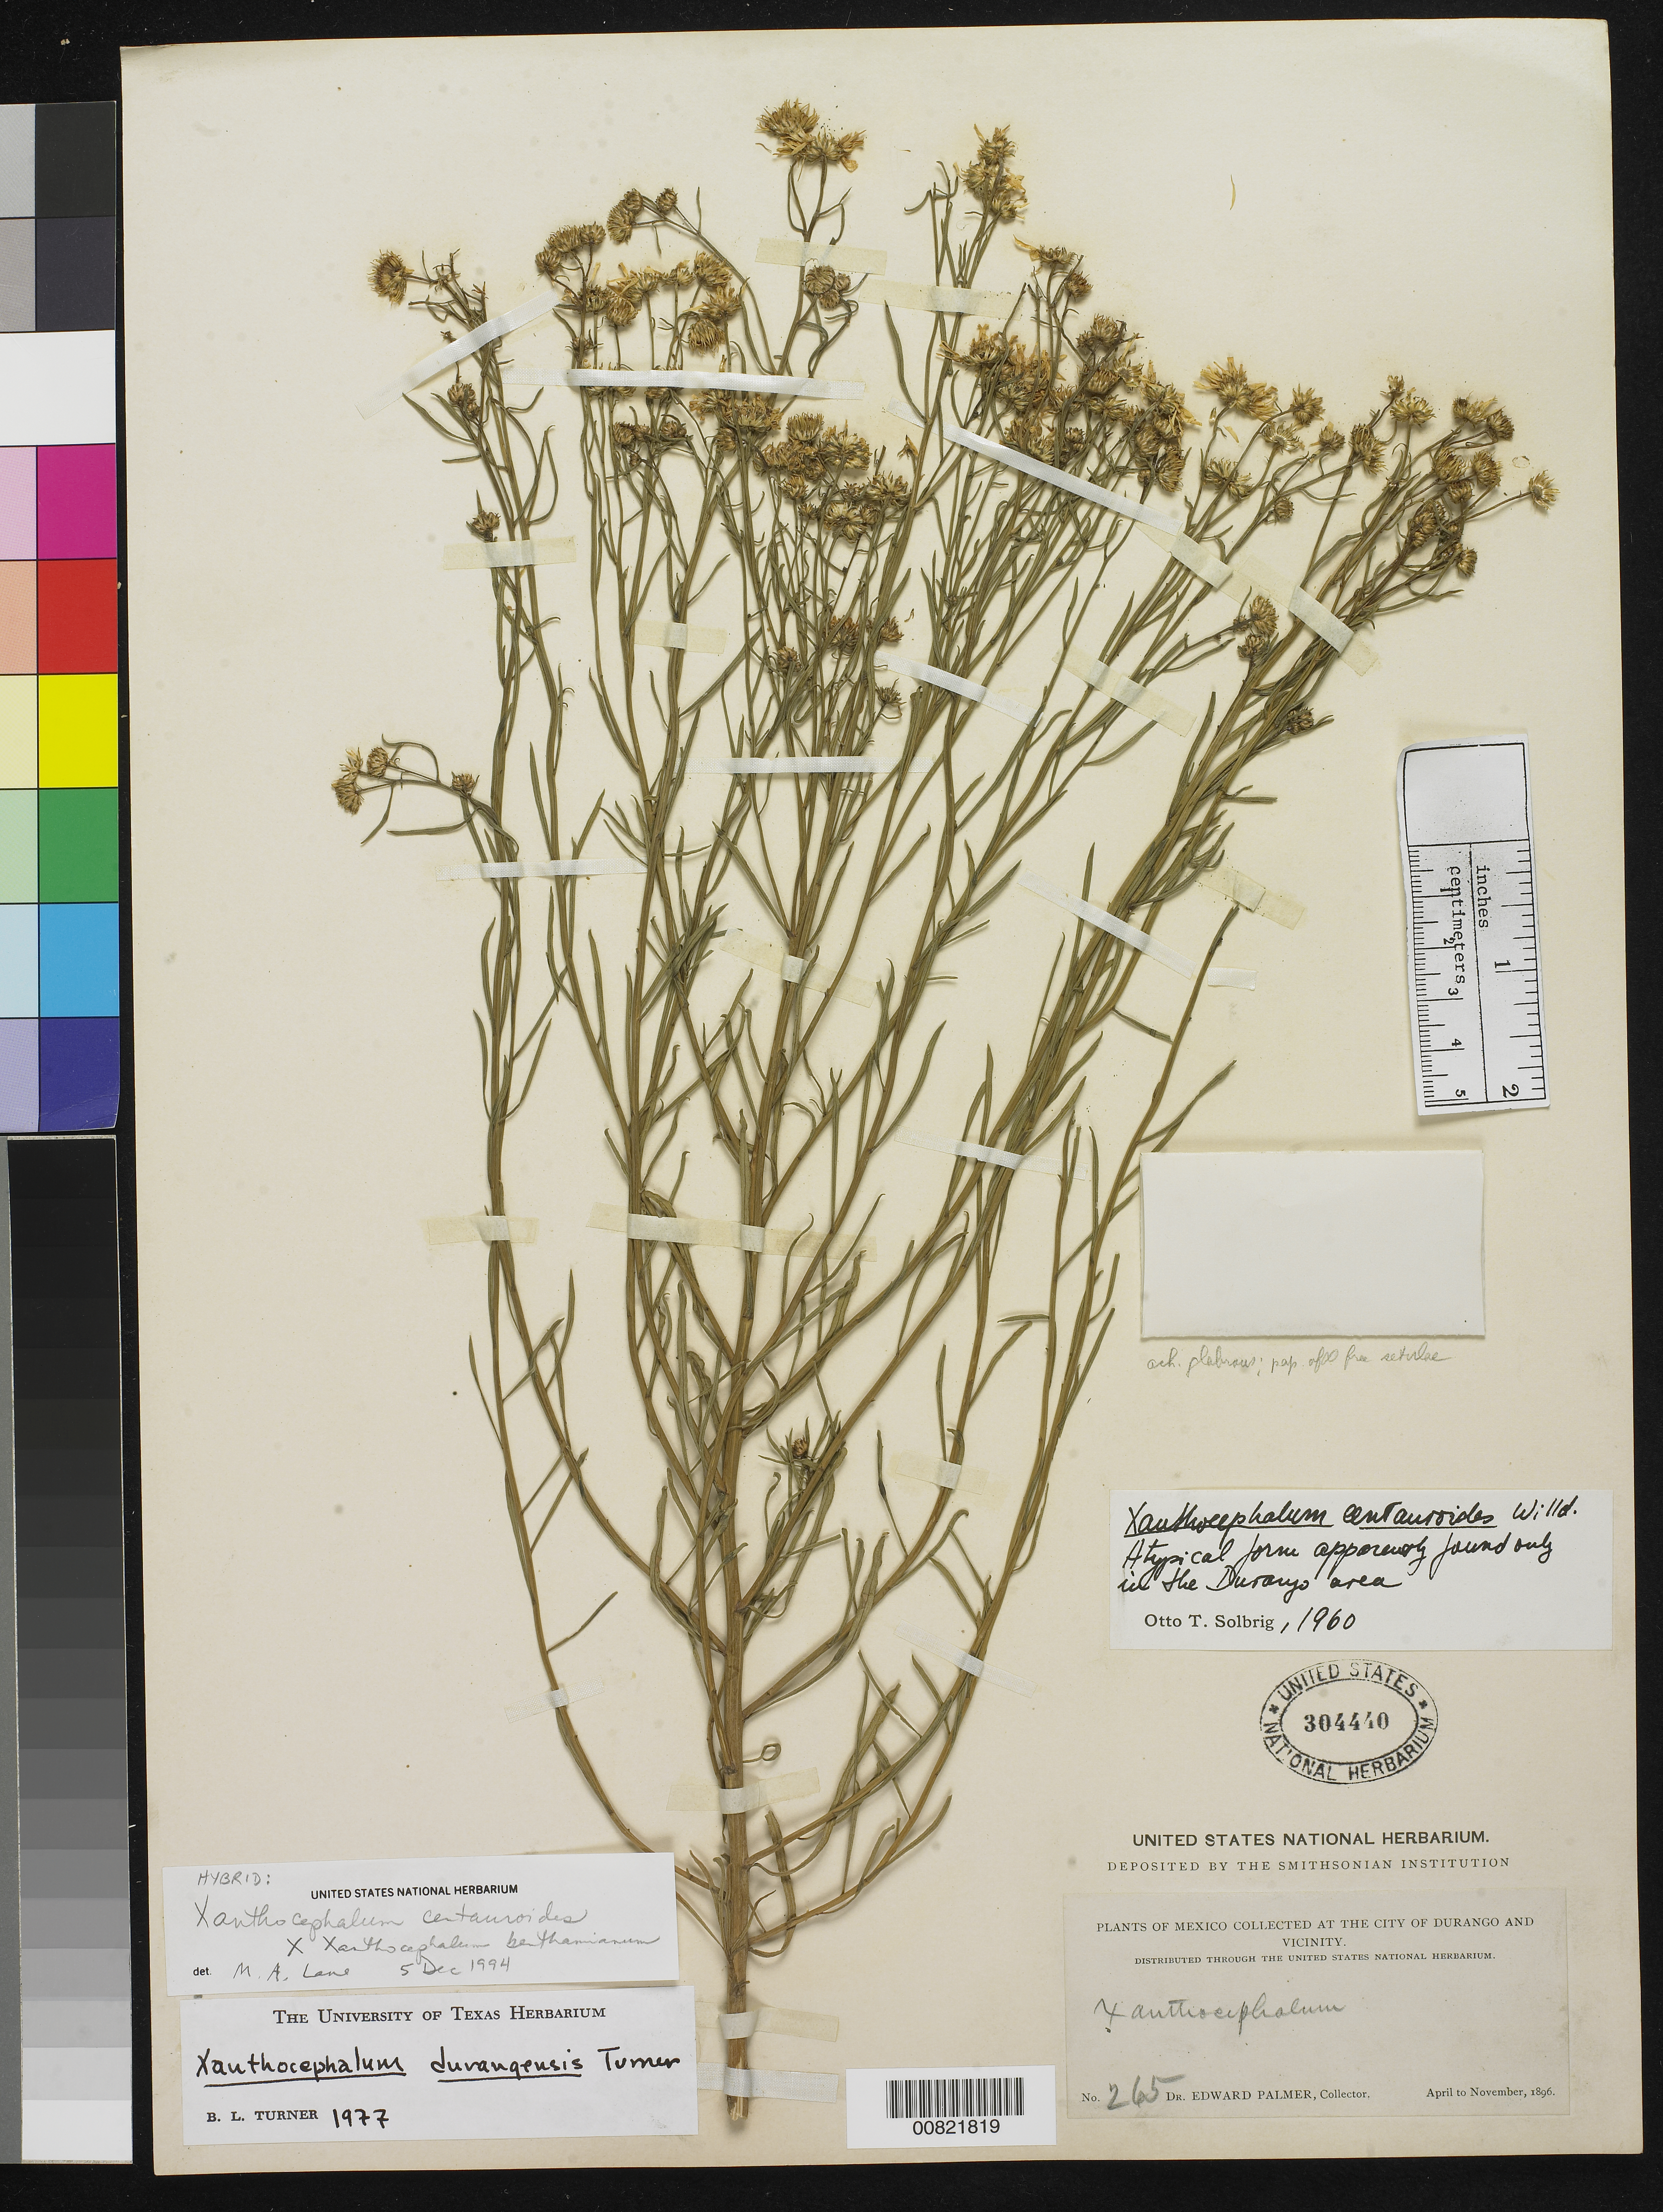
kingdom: Plantae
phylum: Tracheophyta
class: Magnoliopsida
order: Asterales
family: Asteraceae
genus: Xanthocephalum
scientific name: Xanthocephalum benthamianum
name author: Hemsl.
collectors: E. Palmer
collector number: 265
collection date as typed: Apr 1896 to -- Nov 1896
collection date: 1896-04/1896-11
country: Mexico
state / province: Durango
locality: City of Durango and vicinity.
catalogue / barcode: US 304440